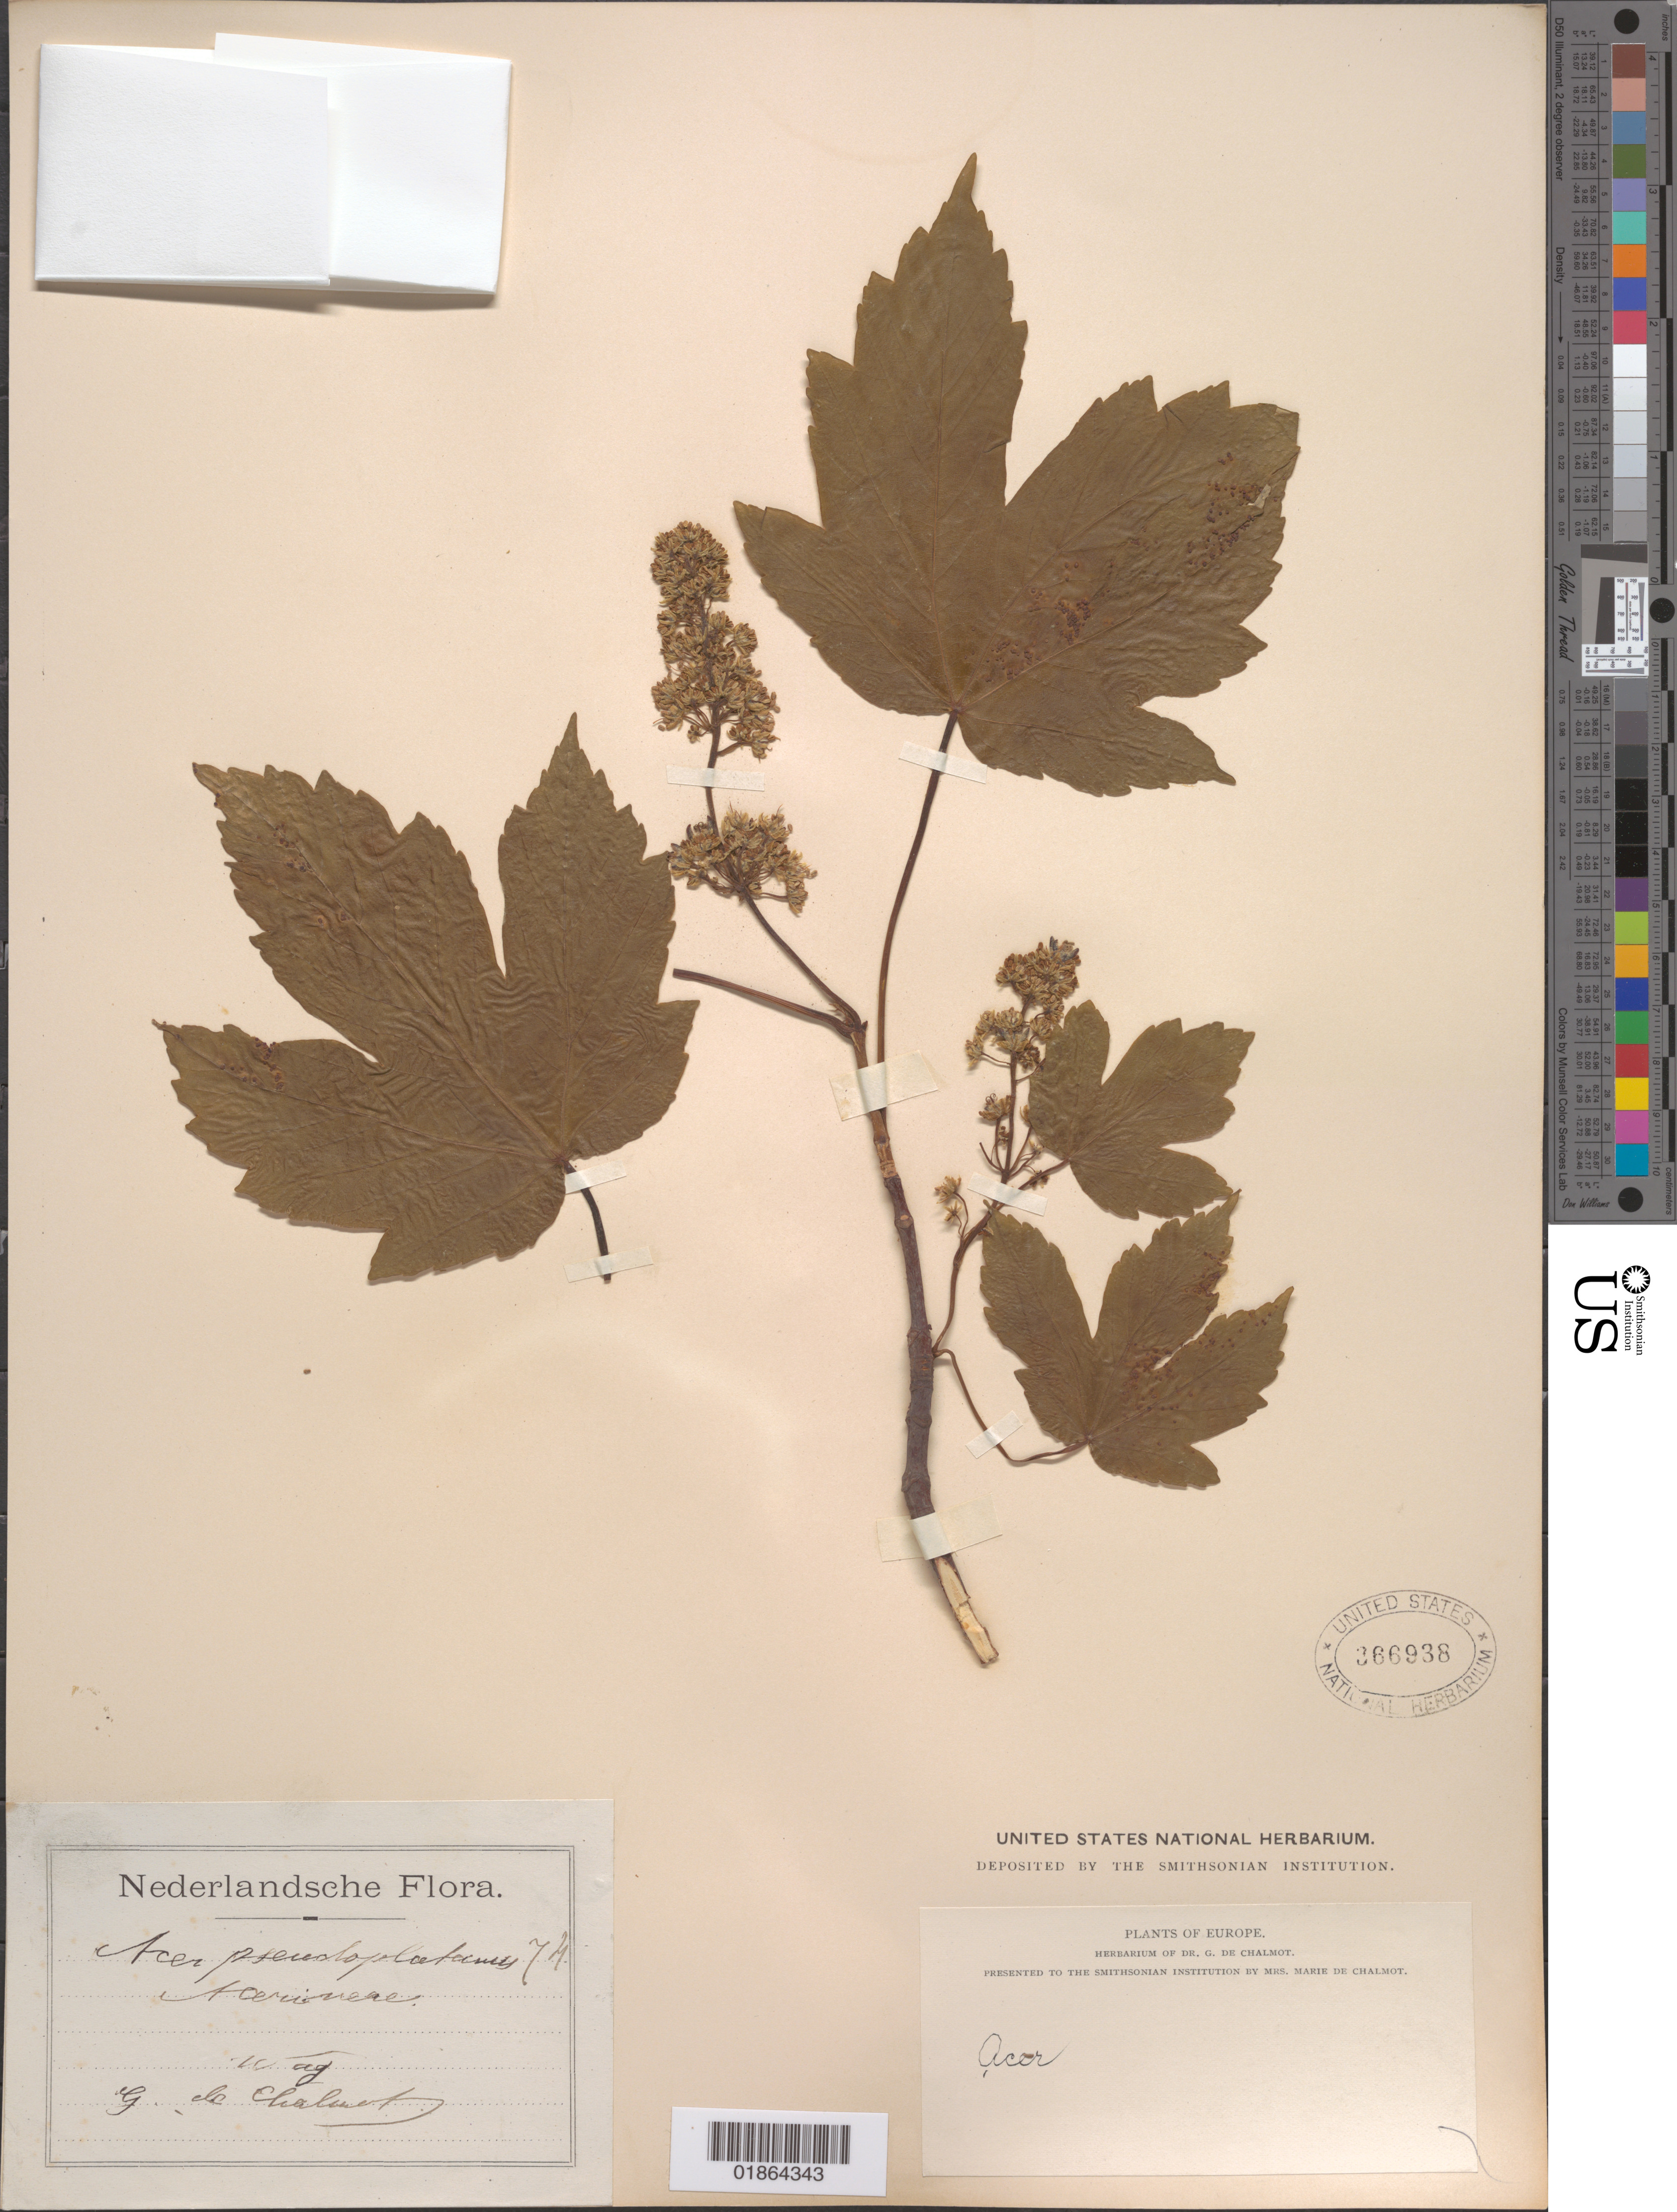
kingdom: Plantae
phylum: Tracheophyta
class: Magnoliopsida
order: Sapindales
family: Sapindaceae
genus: Acer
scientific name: Acer pseudoplatanus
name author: L.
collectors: G. de Chalmot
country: Netherlands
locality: Wag [Wagenberg?]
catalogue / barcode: US 366938